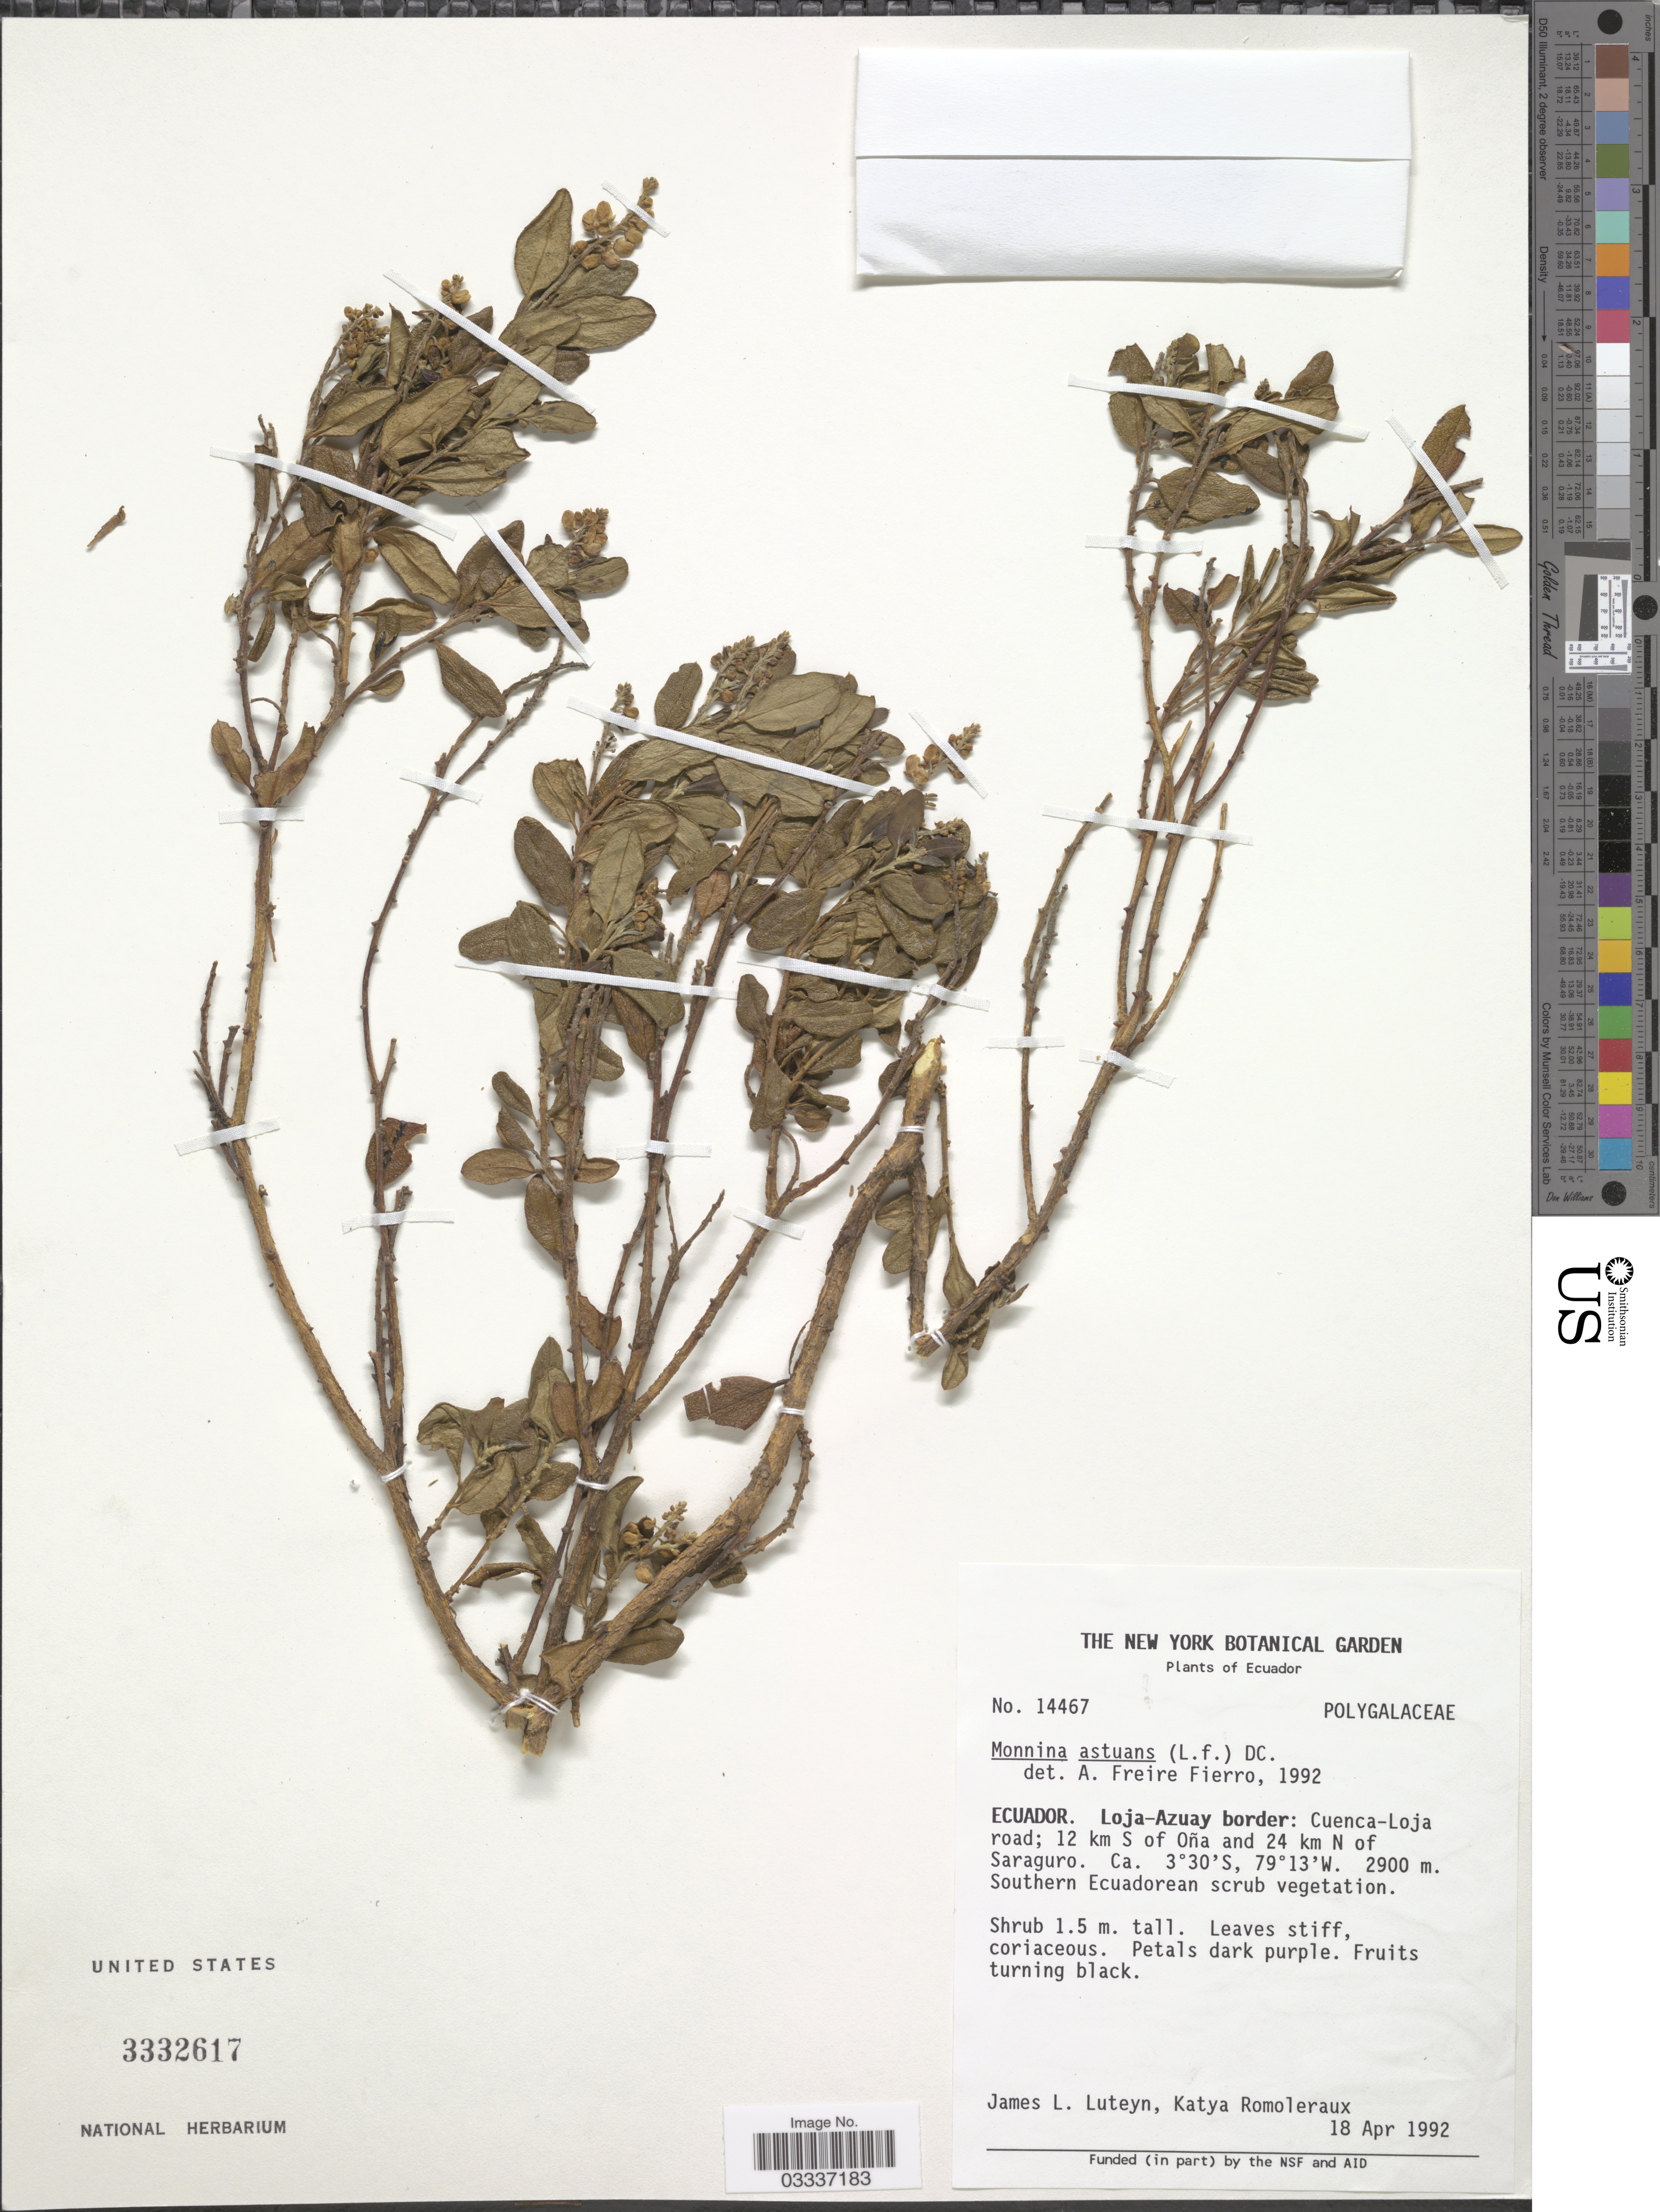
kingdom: Plantae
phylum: Tracheophyta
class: Magnoliopsida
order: Fabales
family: Polygalaceae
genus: Monnina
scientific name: Monnina aestuans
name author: (L. f.) DC.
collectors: J. Luteyn & K. Romoleraux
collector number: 14467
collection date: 1992-04-18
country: Ecuador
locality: Loja-Azuay border: Cuenca-Loja road; 12 km S of Oña and 24 km N of Saraguro.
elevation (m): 2900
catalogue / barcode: US 3332617